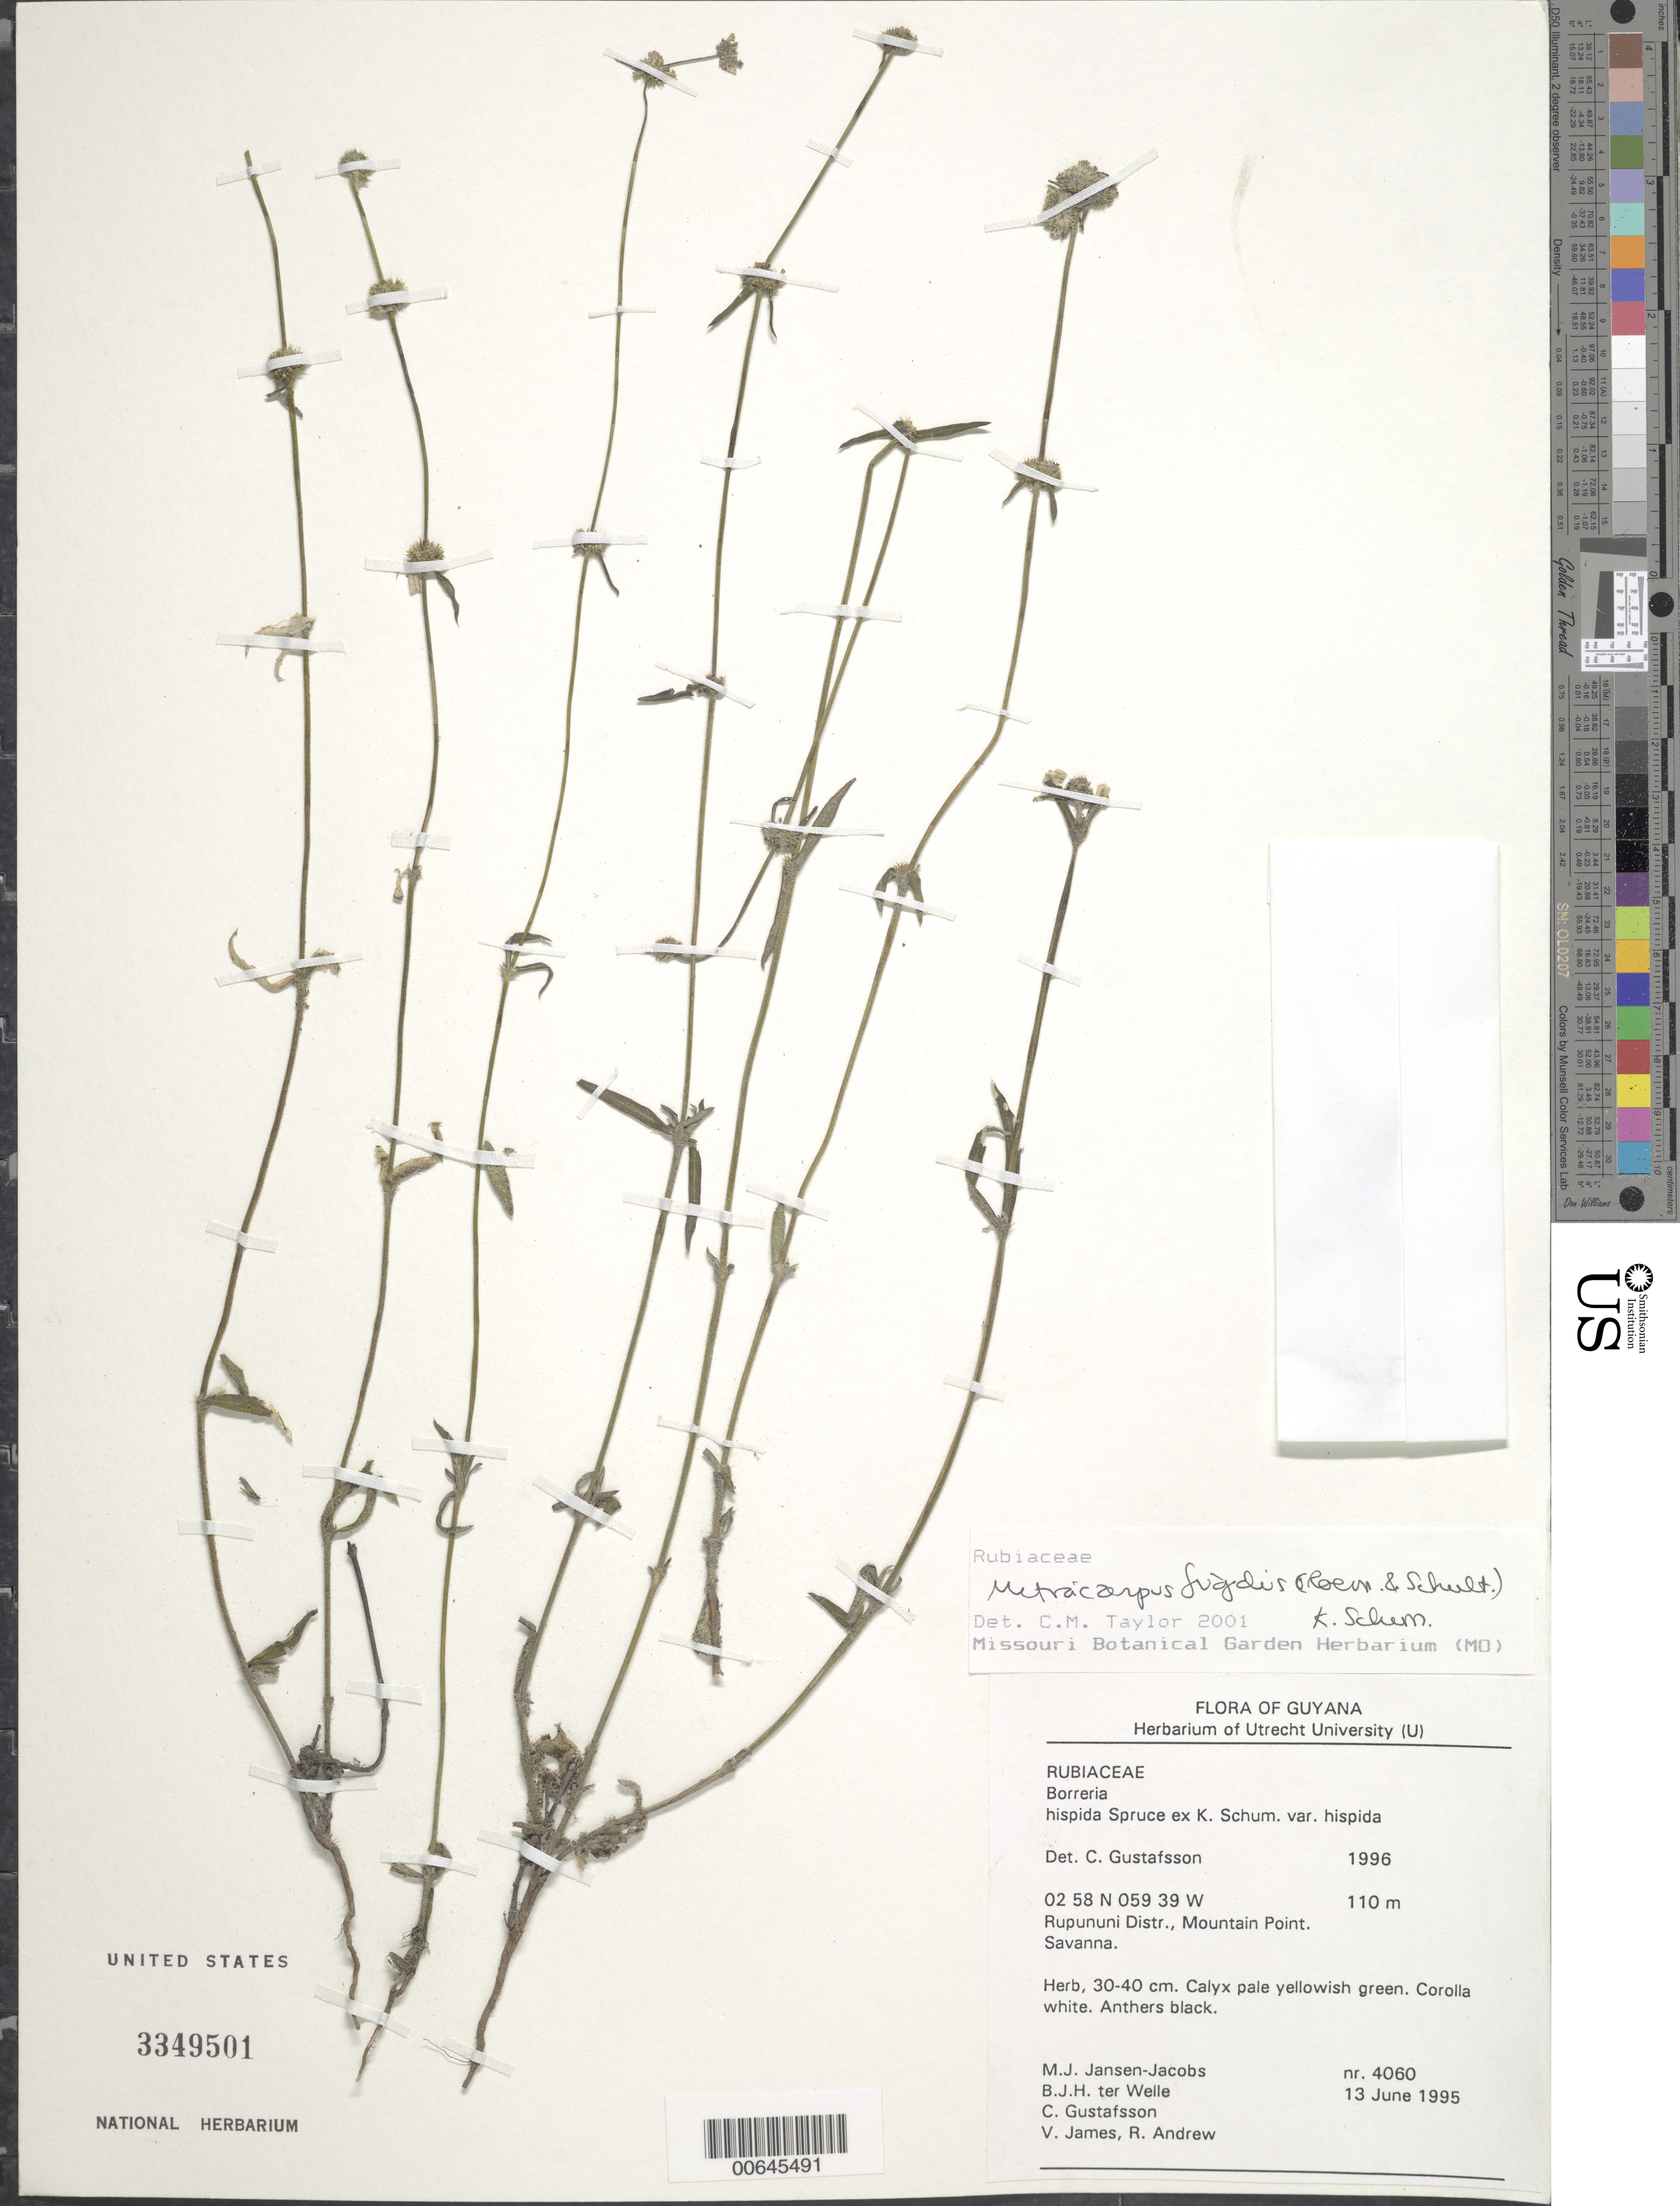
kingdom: Plantae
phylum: Tracheophyta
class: Magnoliopsida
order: Gentianales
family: Rubiaceae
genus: Mitracarpus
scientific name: Mitracarpus frigidus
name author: (Willd. ex Roem. & Schult.) K. Schum.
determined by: Taylor, Charlotte M.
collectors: M. J. Jansen-Jacobs, B. Welle, C. G. Gustafsson, V. James & R. Andrew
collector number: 4060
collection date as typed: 13-Jun-95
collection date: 1995-06-13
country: Guyana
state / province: U. Takutu-U. Essequibo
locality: Mountain Point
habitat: Savanna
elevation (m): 110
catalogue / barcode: US 3349501